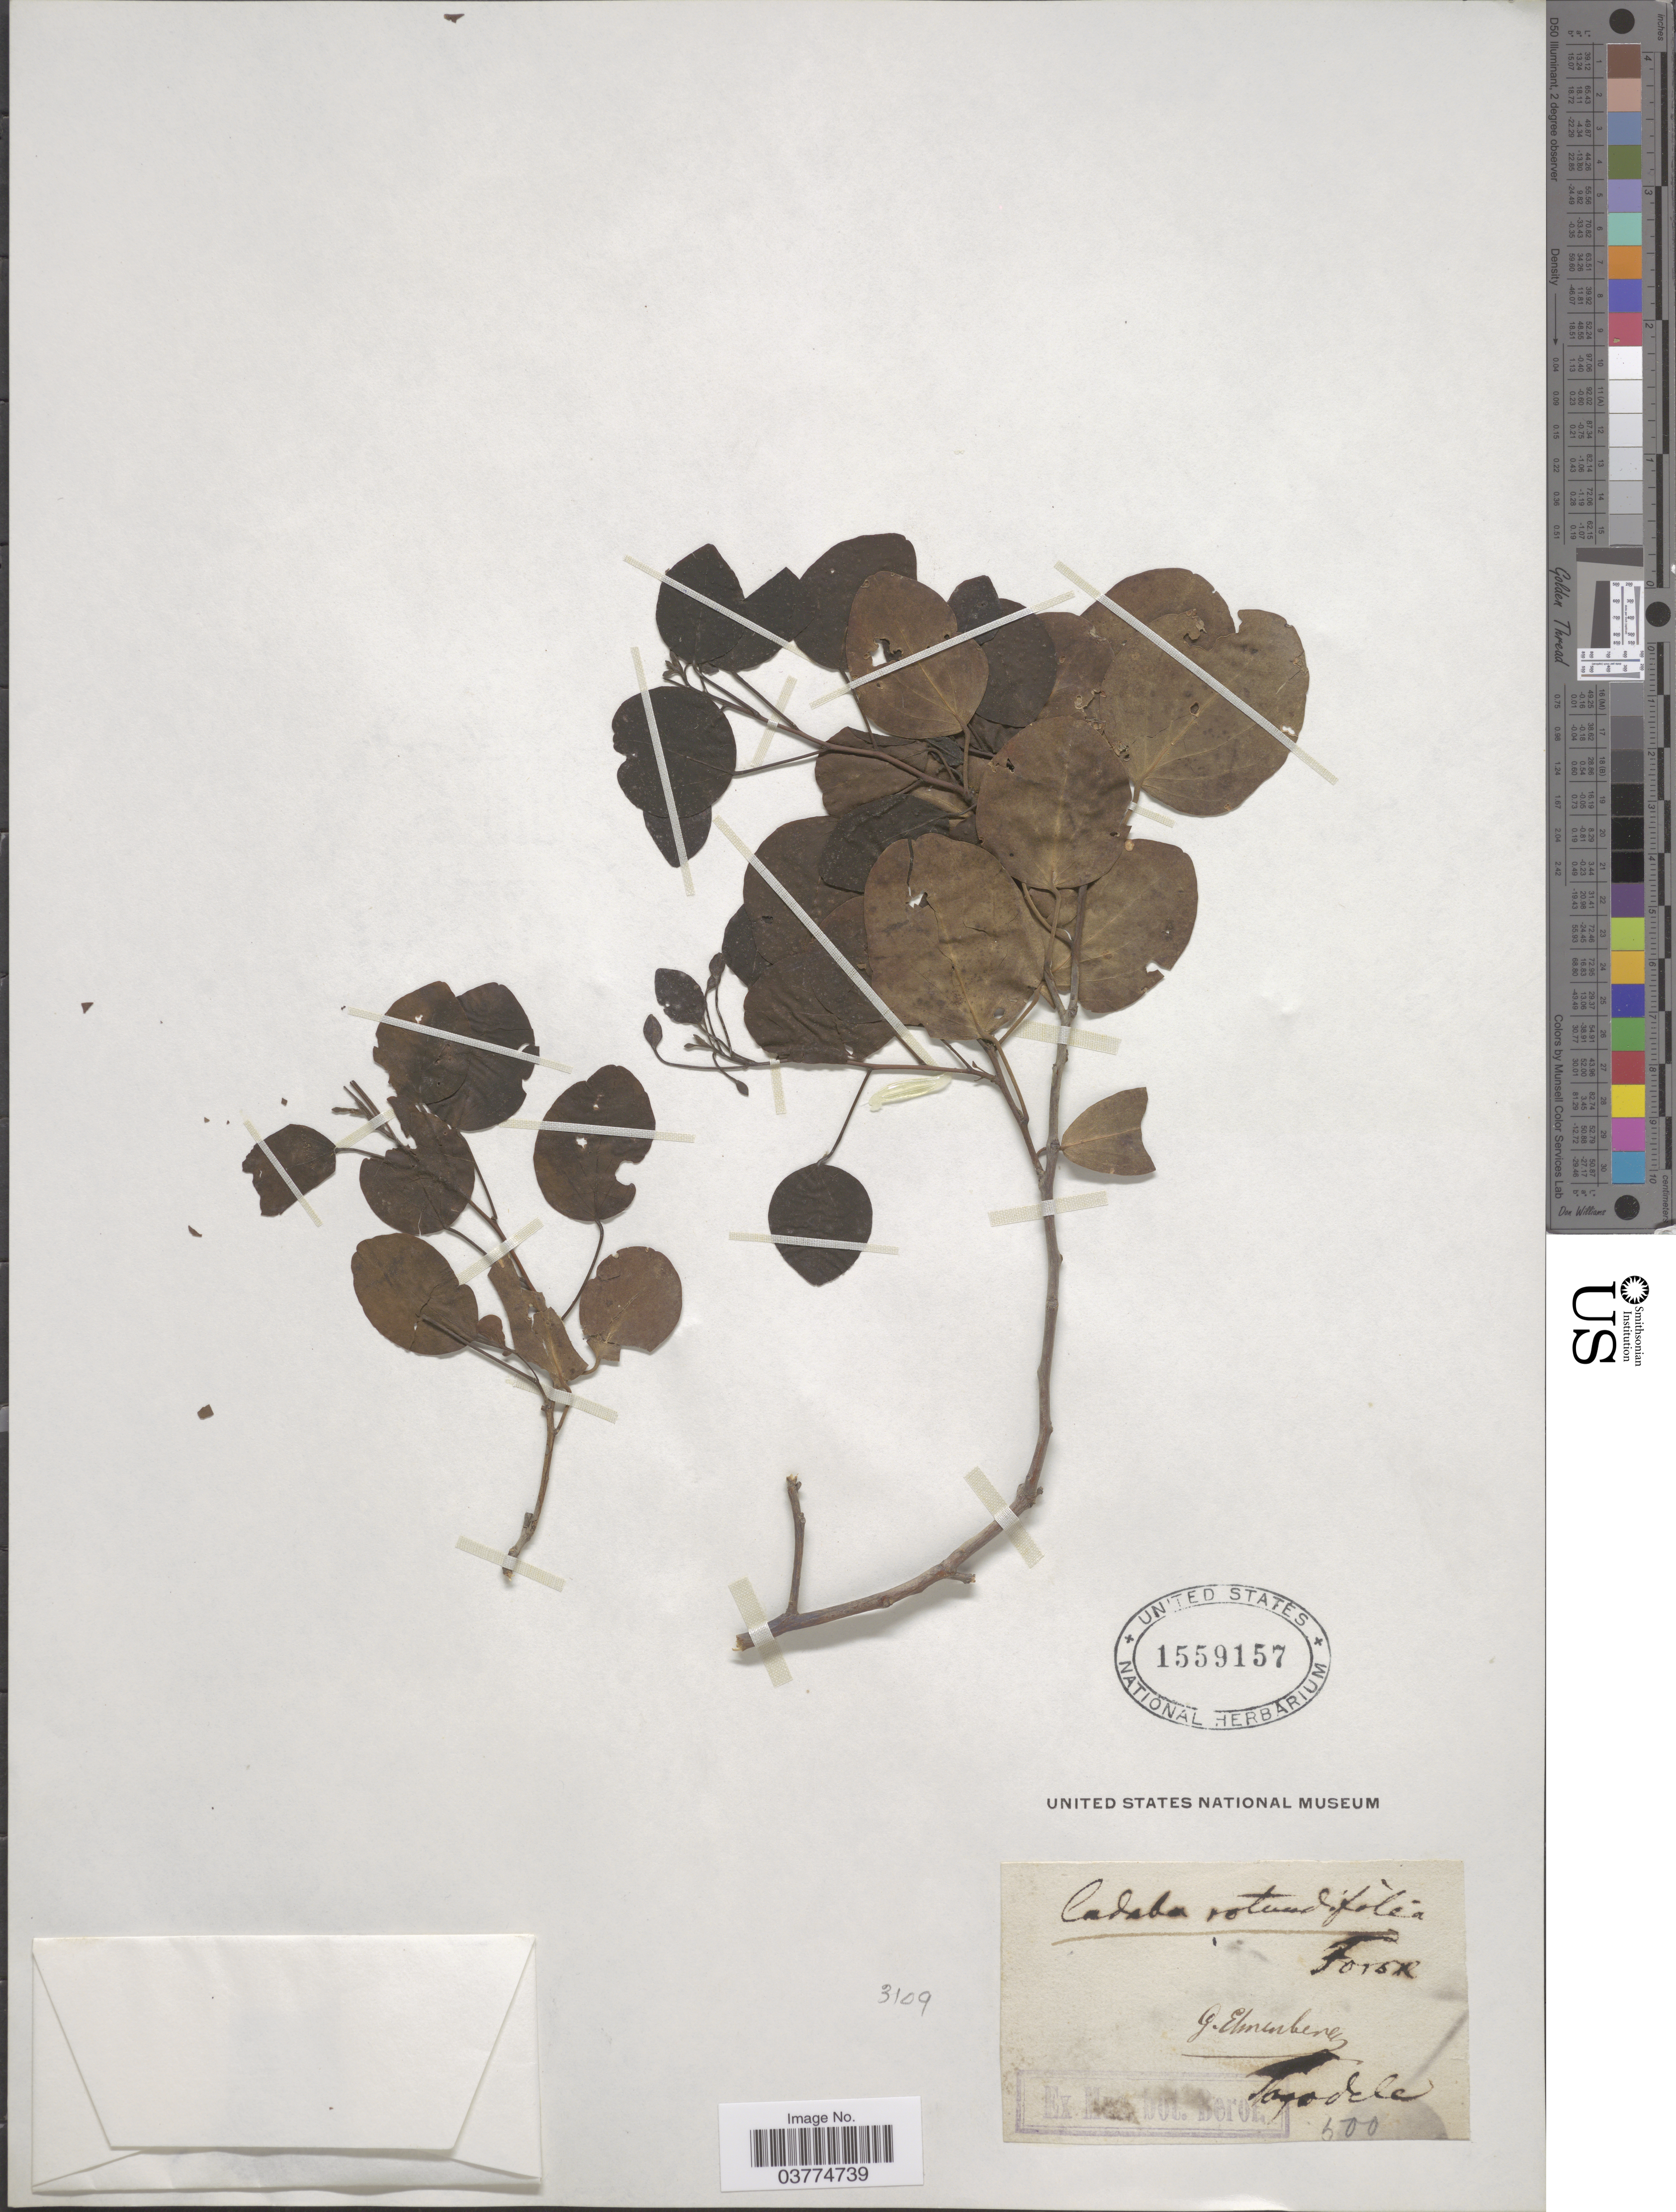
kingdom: Plantae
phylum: Tracheophyta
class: Magnoliopsida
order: Brassicales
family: Capparaceae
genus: Cadaba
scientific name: Cadaba rotundifolia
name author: Forssk.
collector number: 500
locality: G. Elmenberg*.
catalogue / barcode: US 1559157